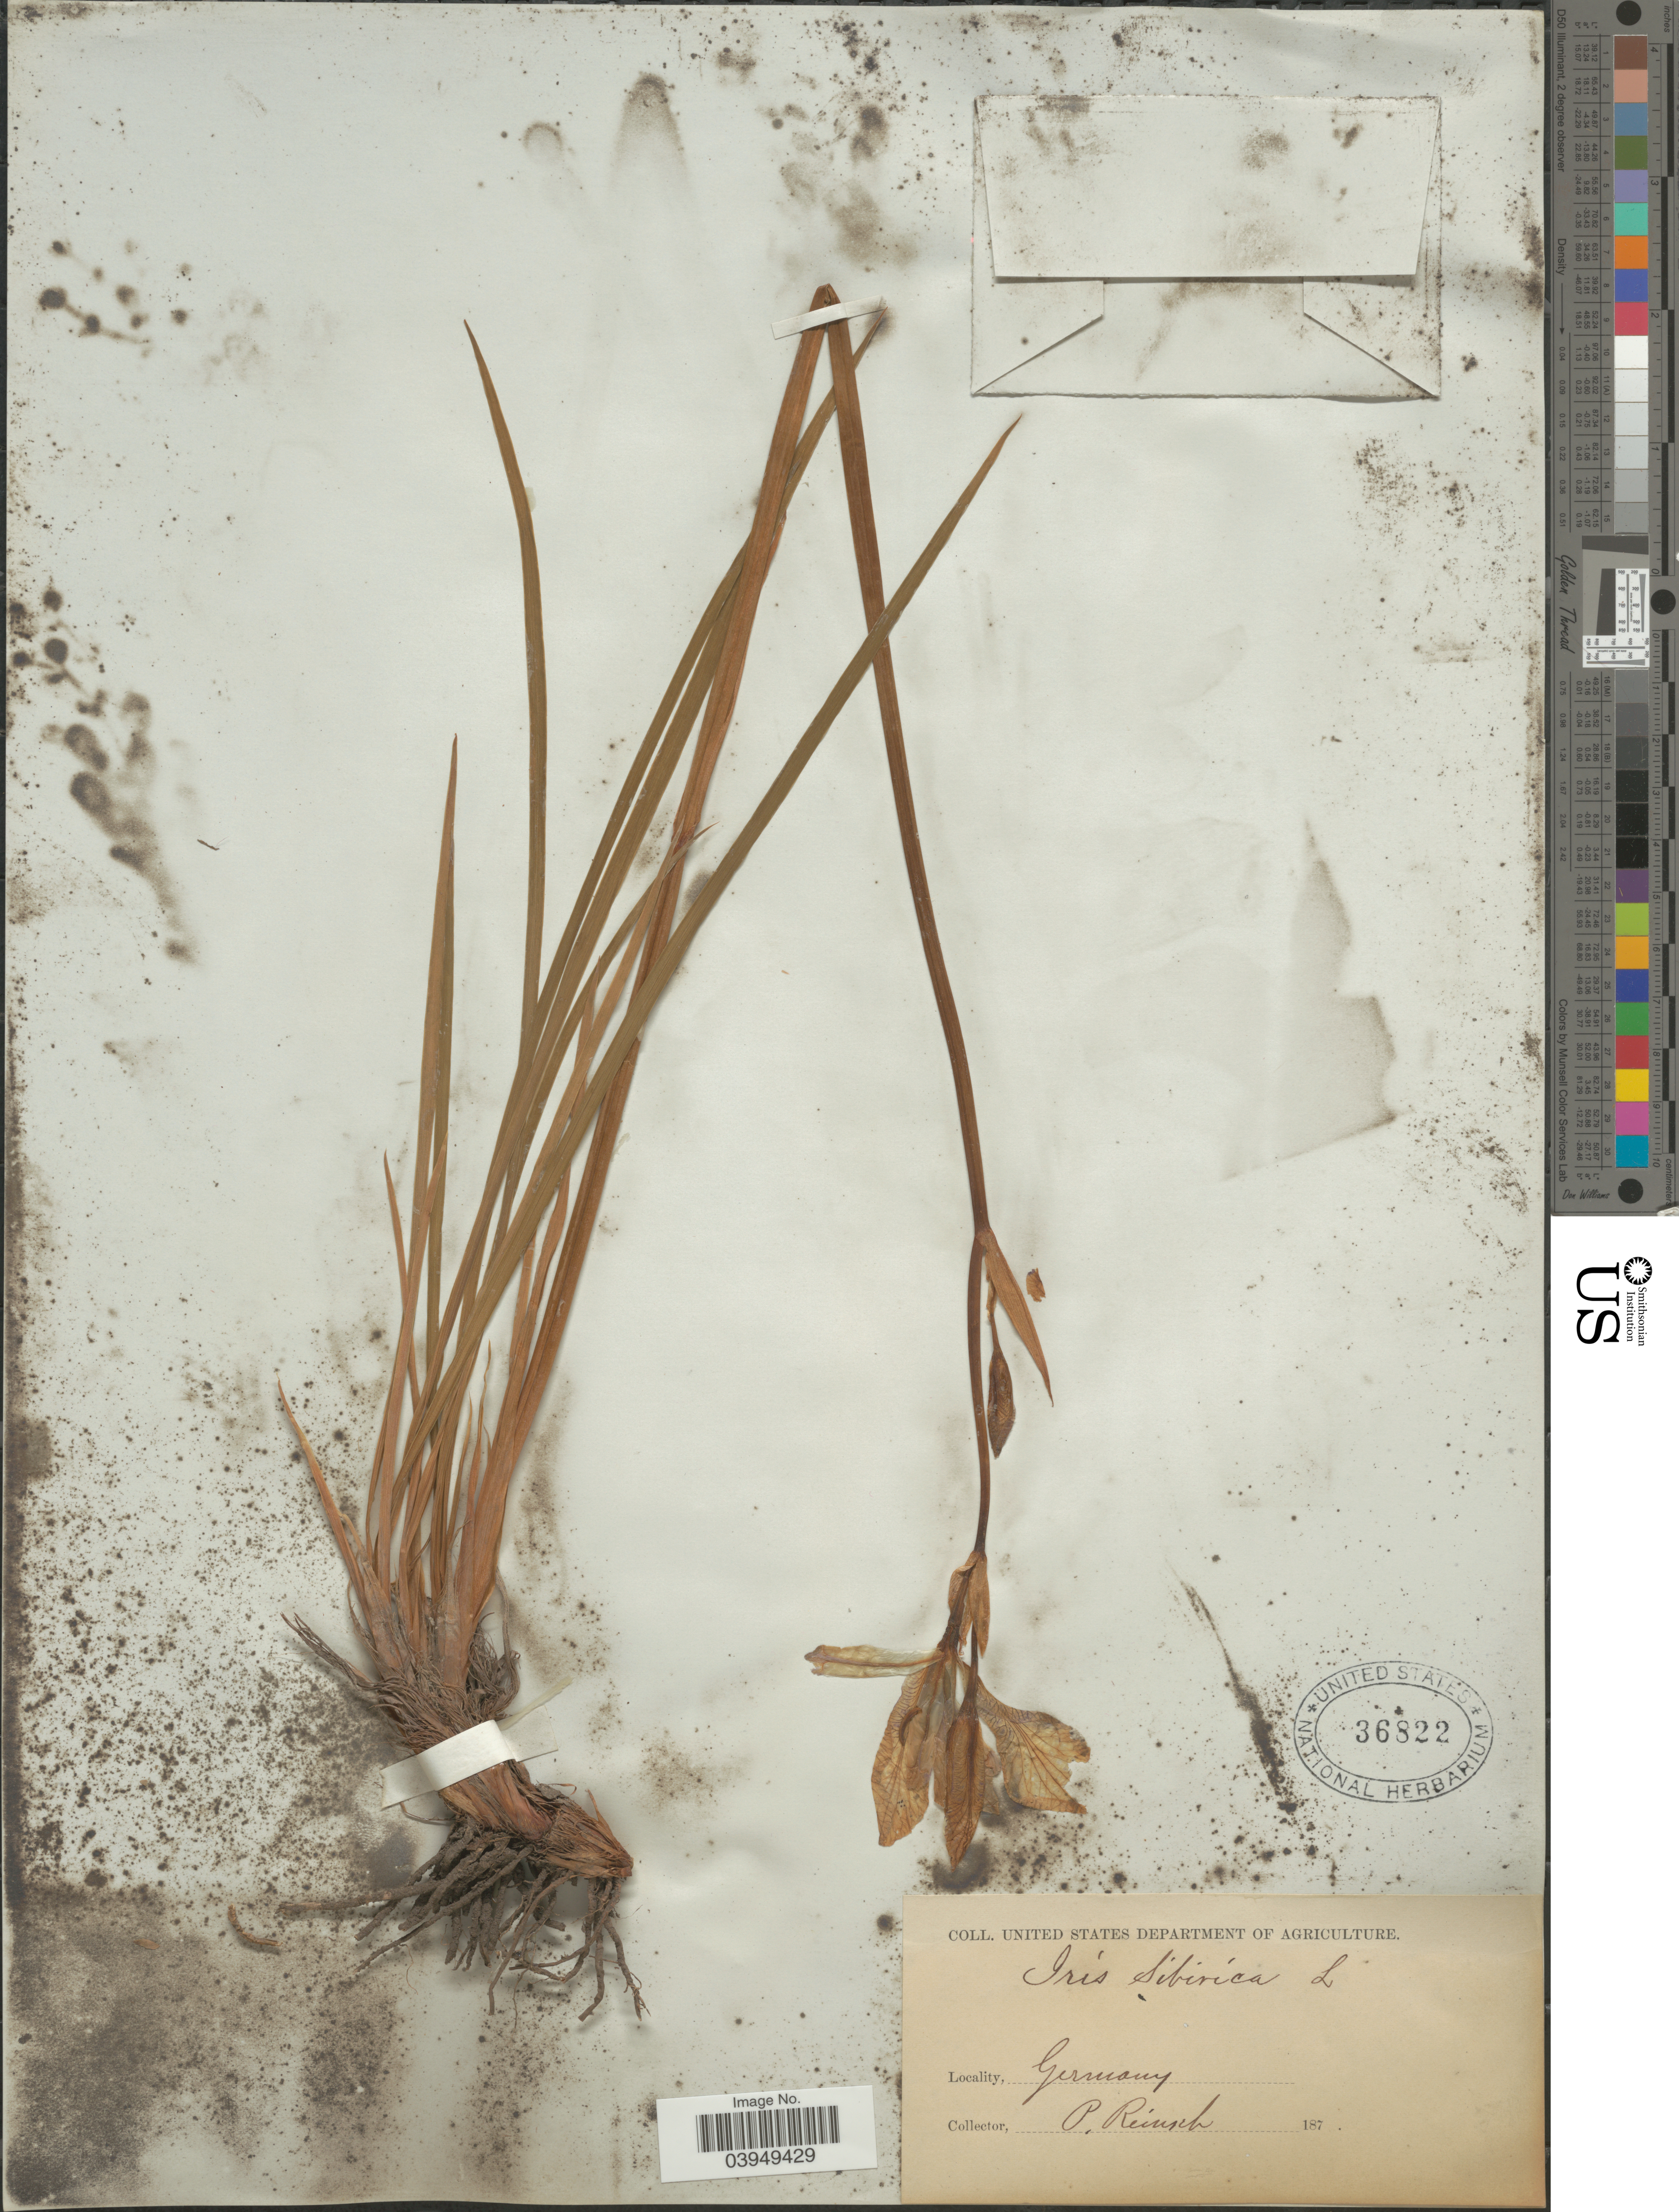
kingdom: Plantae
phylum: Tracheophyta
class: Liliopsida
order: Asparagales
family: Iridaceae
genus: Iris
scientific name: Iris sibirica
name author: L.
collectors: P. Reinsch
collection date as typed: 187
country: Germany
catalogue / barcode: US 36822